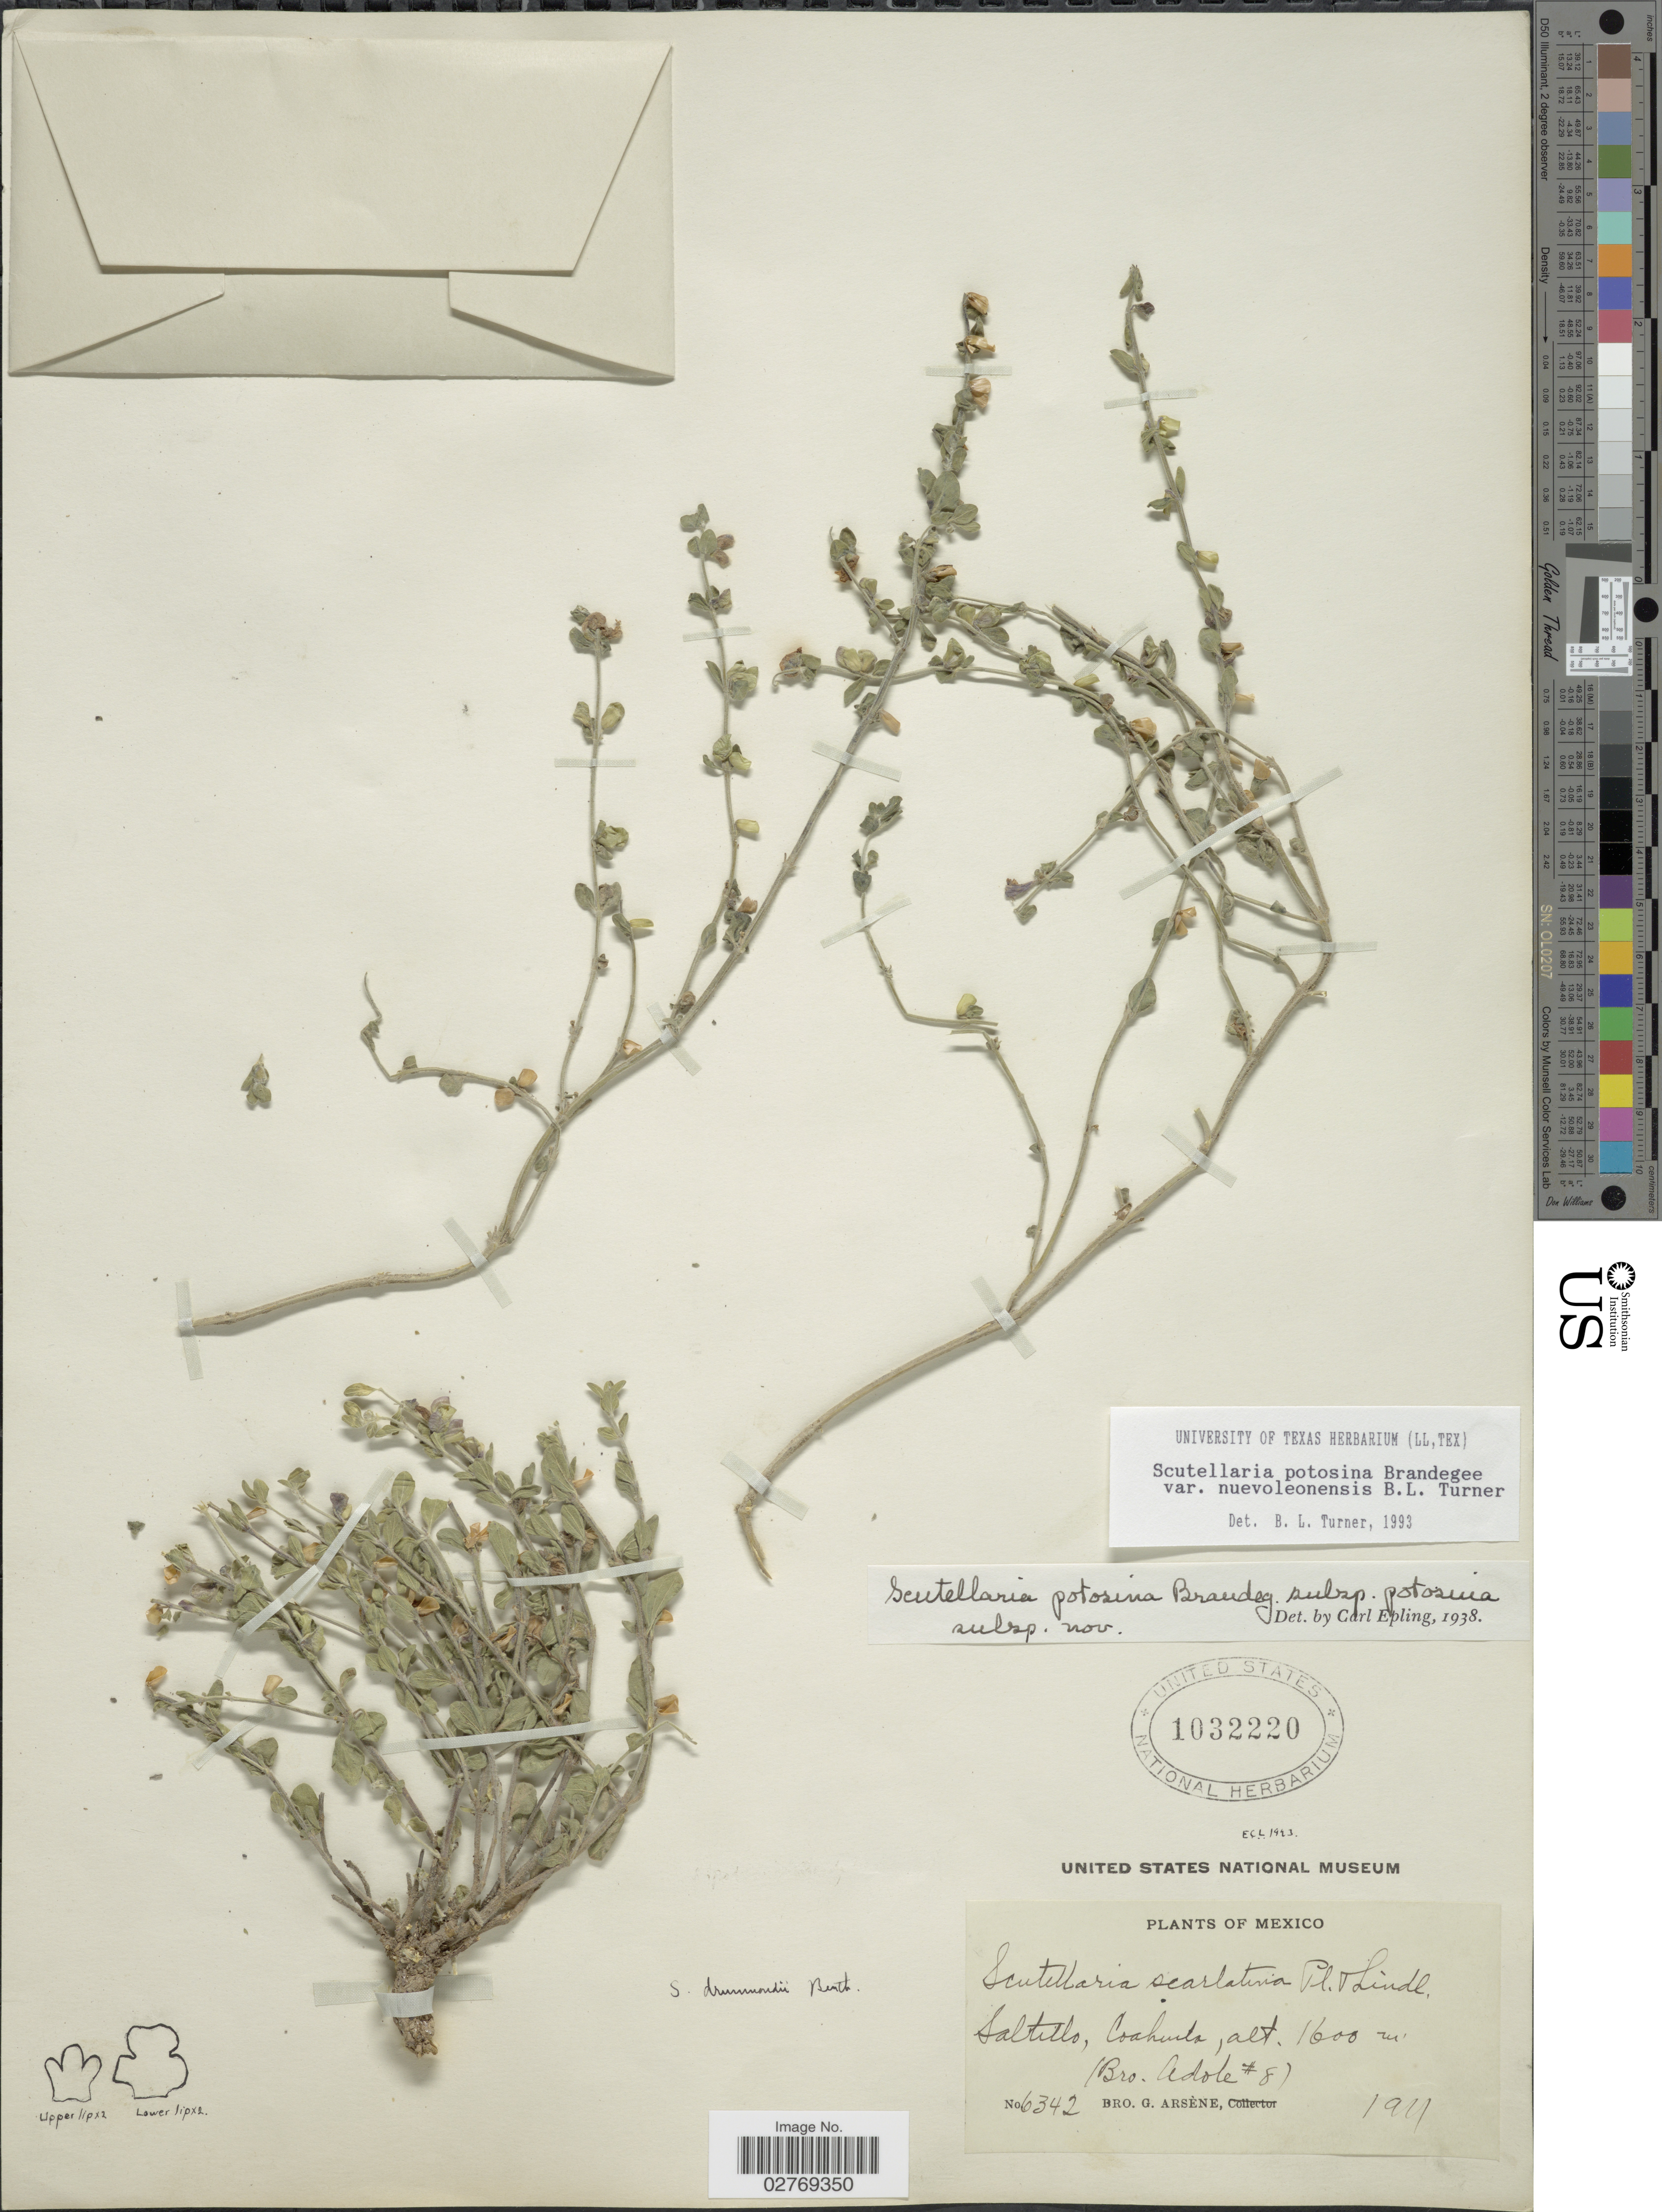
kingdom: Plantae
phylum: Tracheophyta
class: Magnoliopsida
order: Lamiales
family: Lamiaceae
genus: Scutellaria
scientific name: Scutellaria potosina var. nuevoleonensis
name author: Brandegee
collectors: Bro. G. Arsène & Bro. Adole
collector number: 8/6342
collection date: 1911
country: Mexico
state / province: Coahuila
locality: Saltillo.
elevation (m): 1600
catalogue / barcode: US 1032220